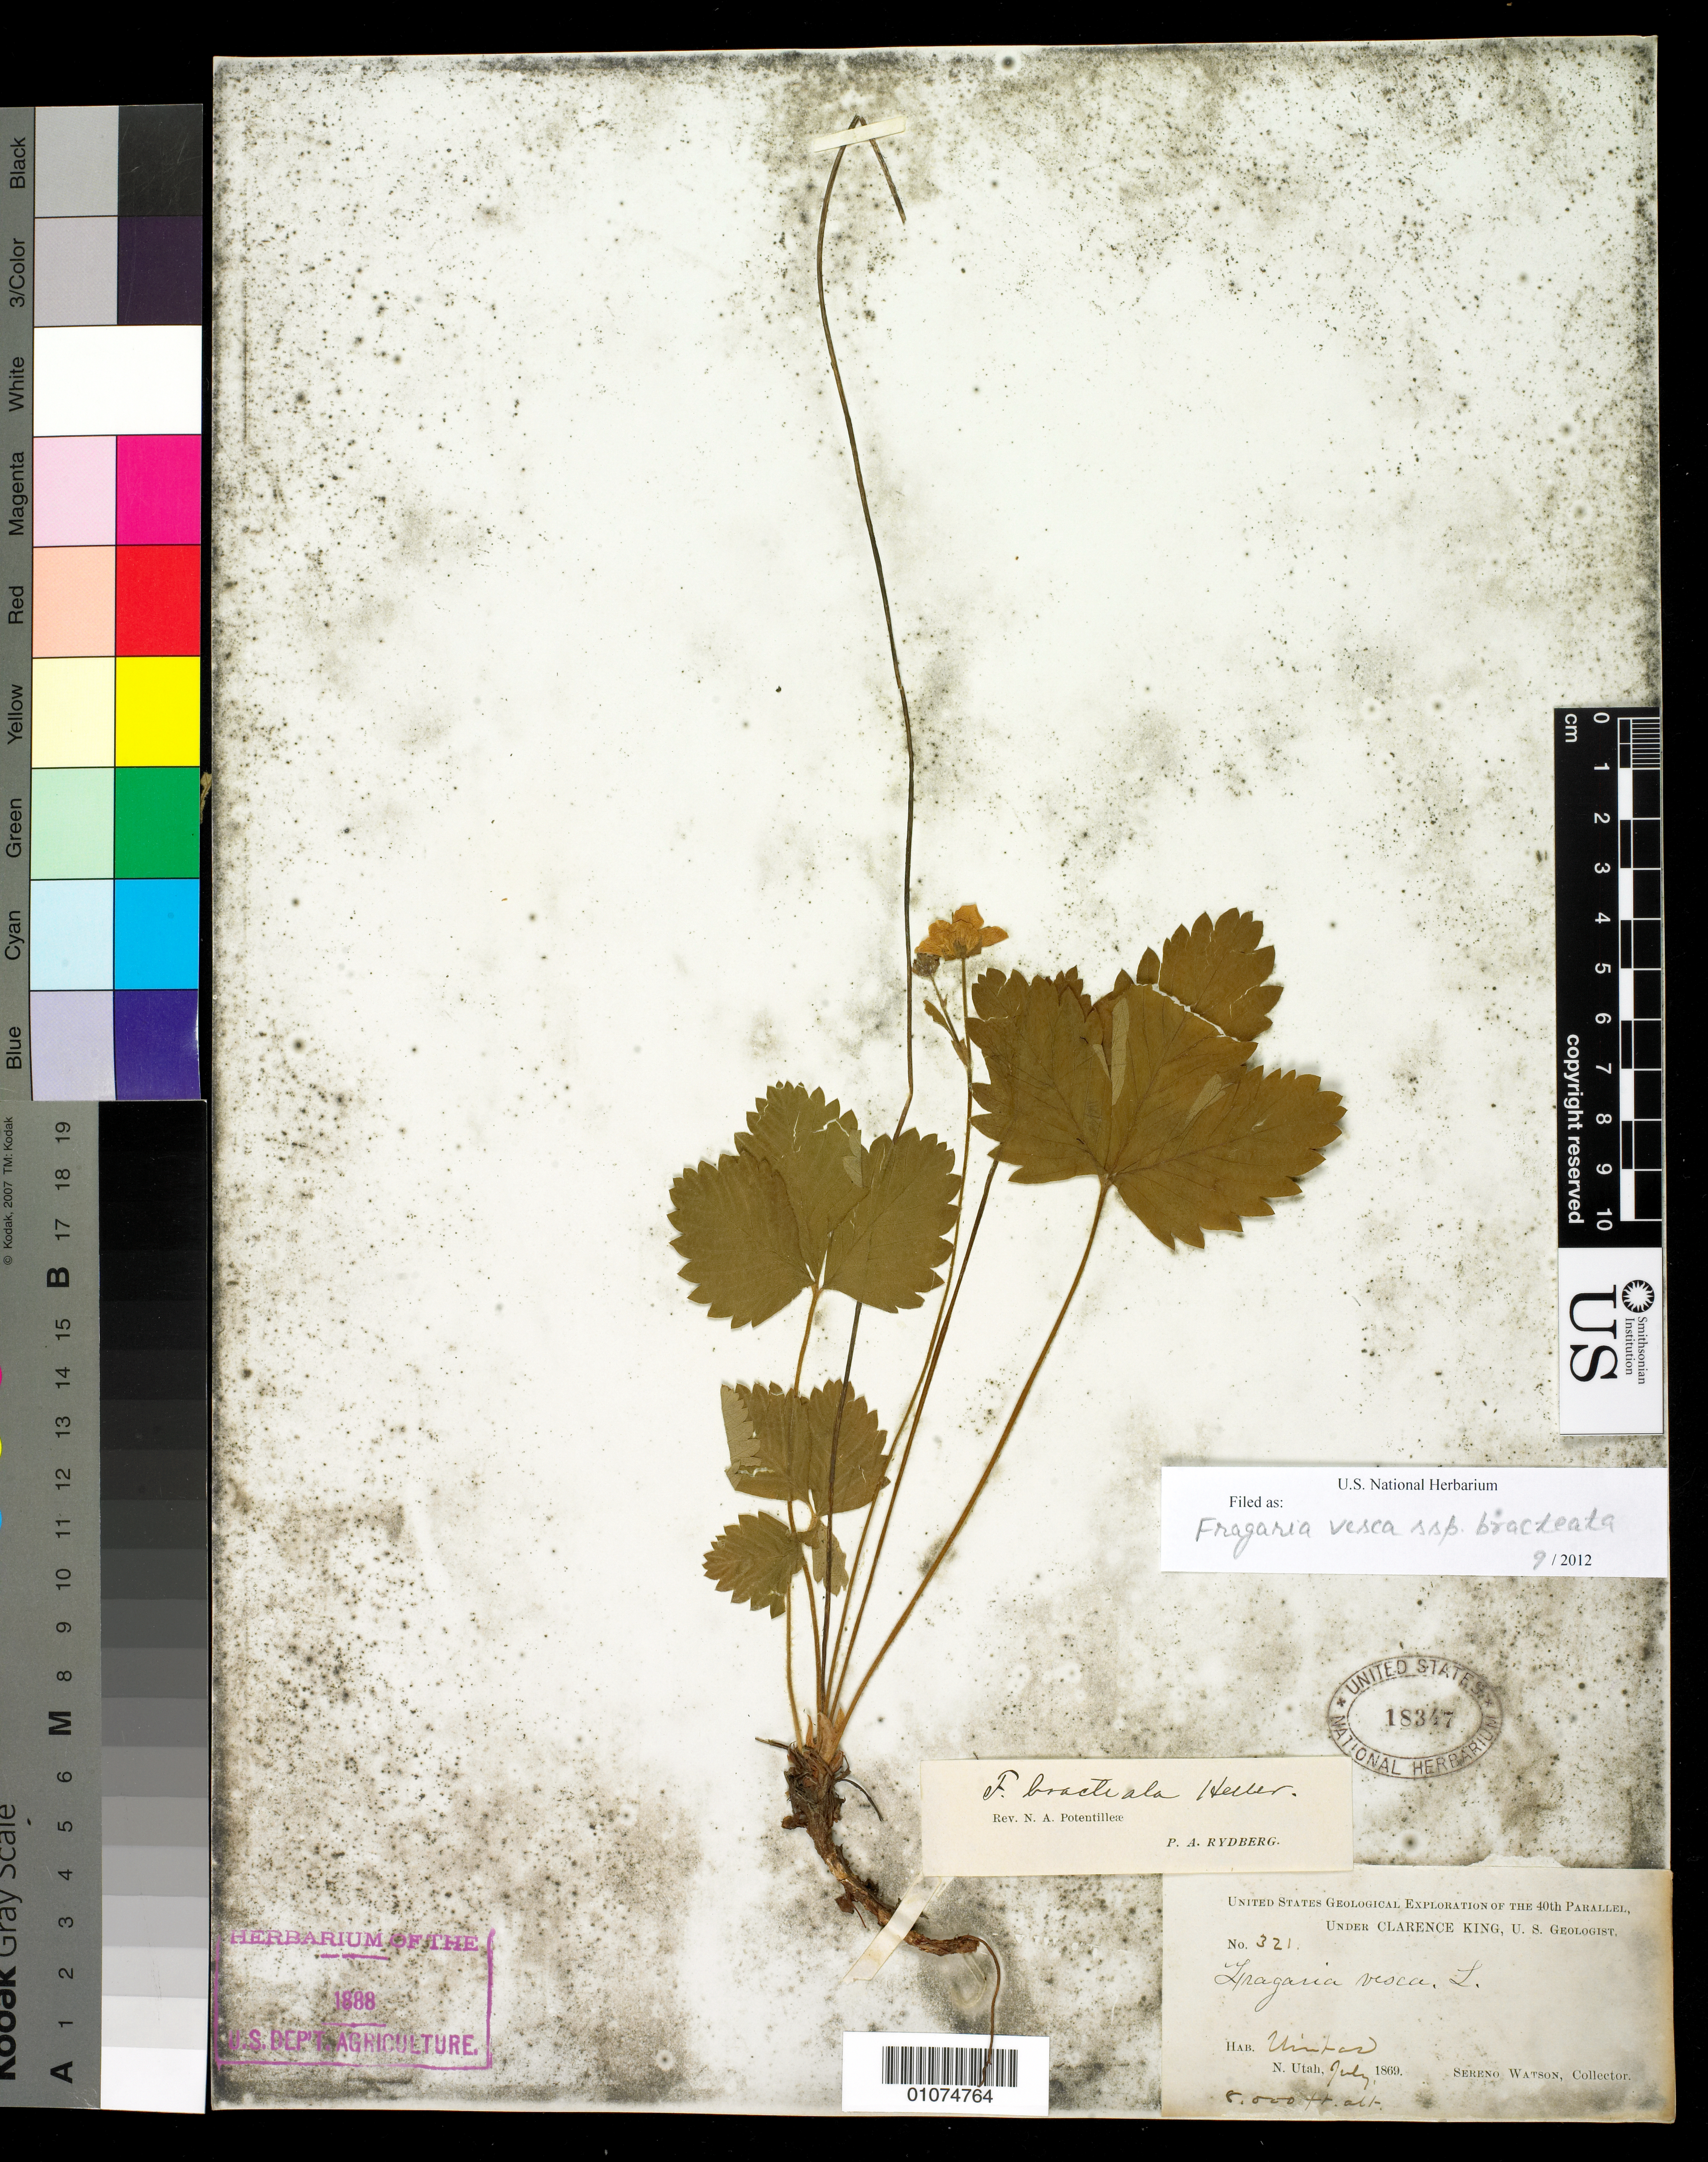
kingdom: Plantae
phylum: Tracheophyta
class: Magnoliopsida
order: Rosales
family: Rosaceae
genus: Fragaria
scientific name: Fragaria vesca subsp. bracteata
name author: L.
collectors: S. Watson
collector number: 321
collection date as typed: Jul 1869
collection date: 1869-07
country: United States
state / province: Utah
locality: Uintas, N. Utah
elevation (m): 2438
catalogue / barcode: US 18347